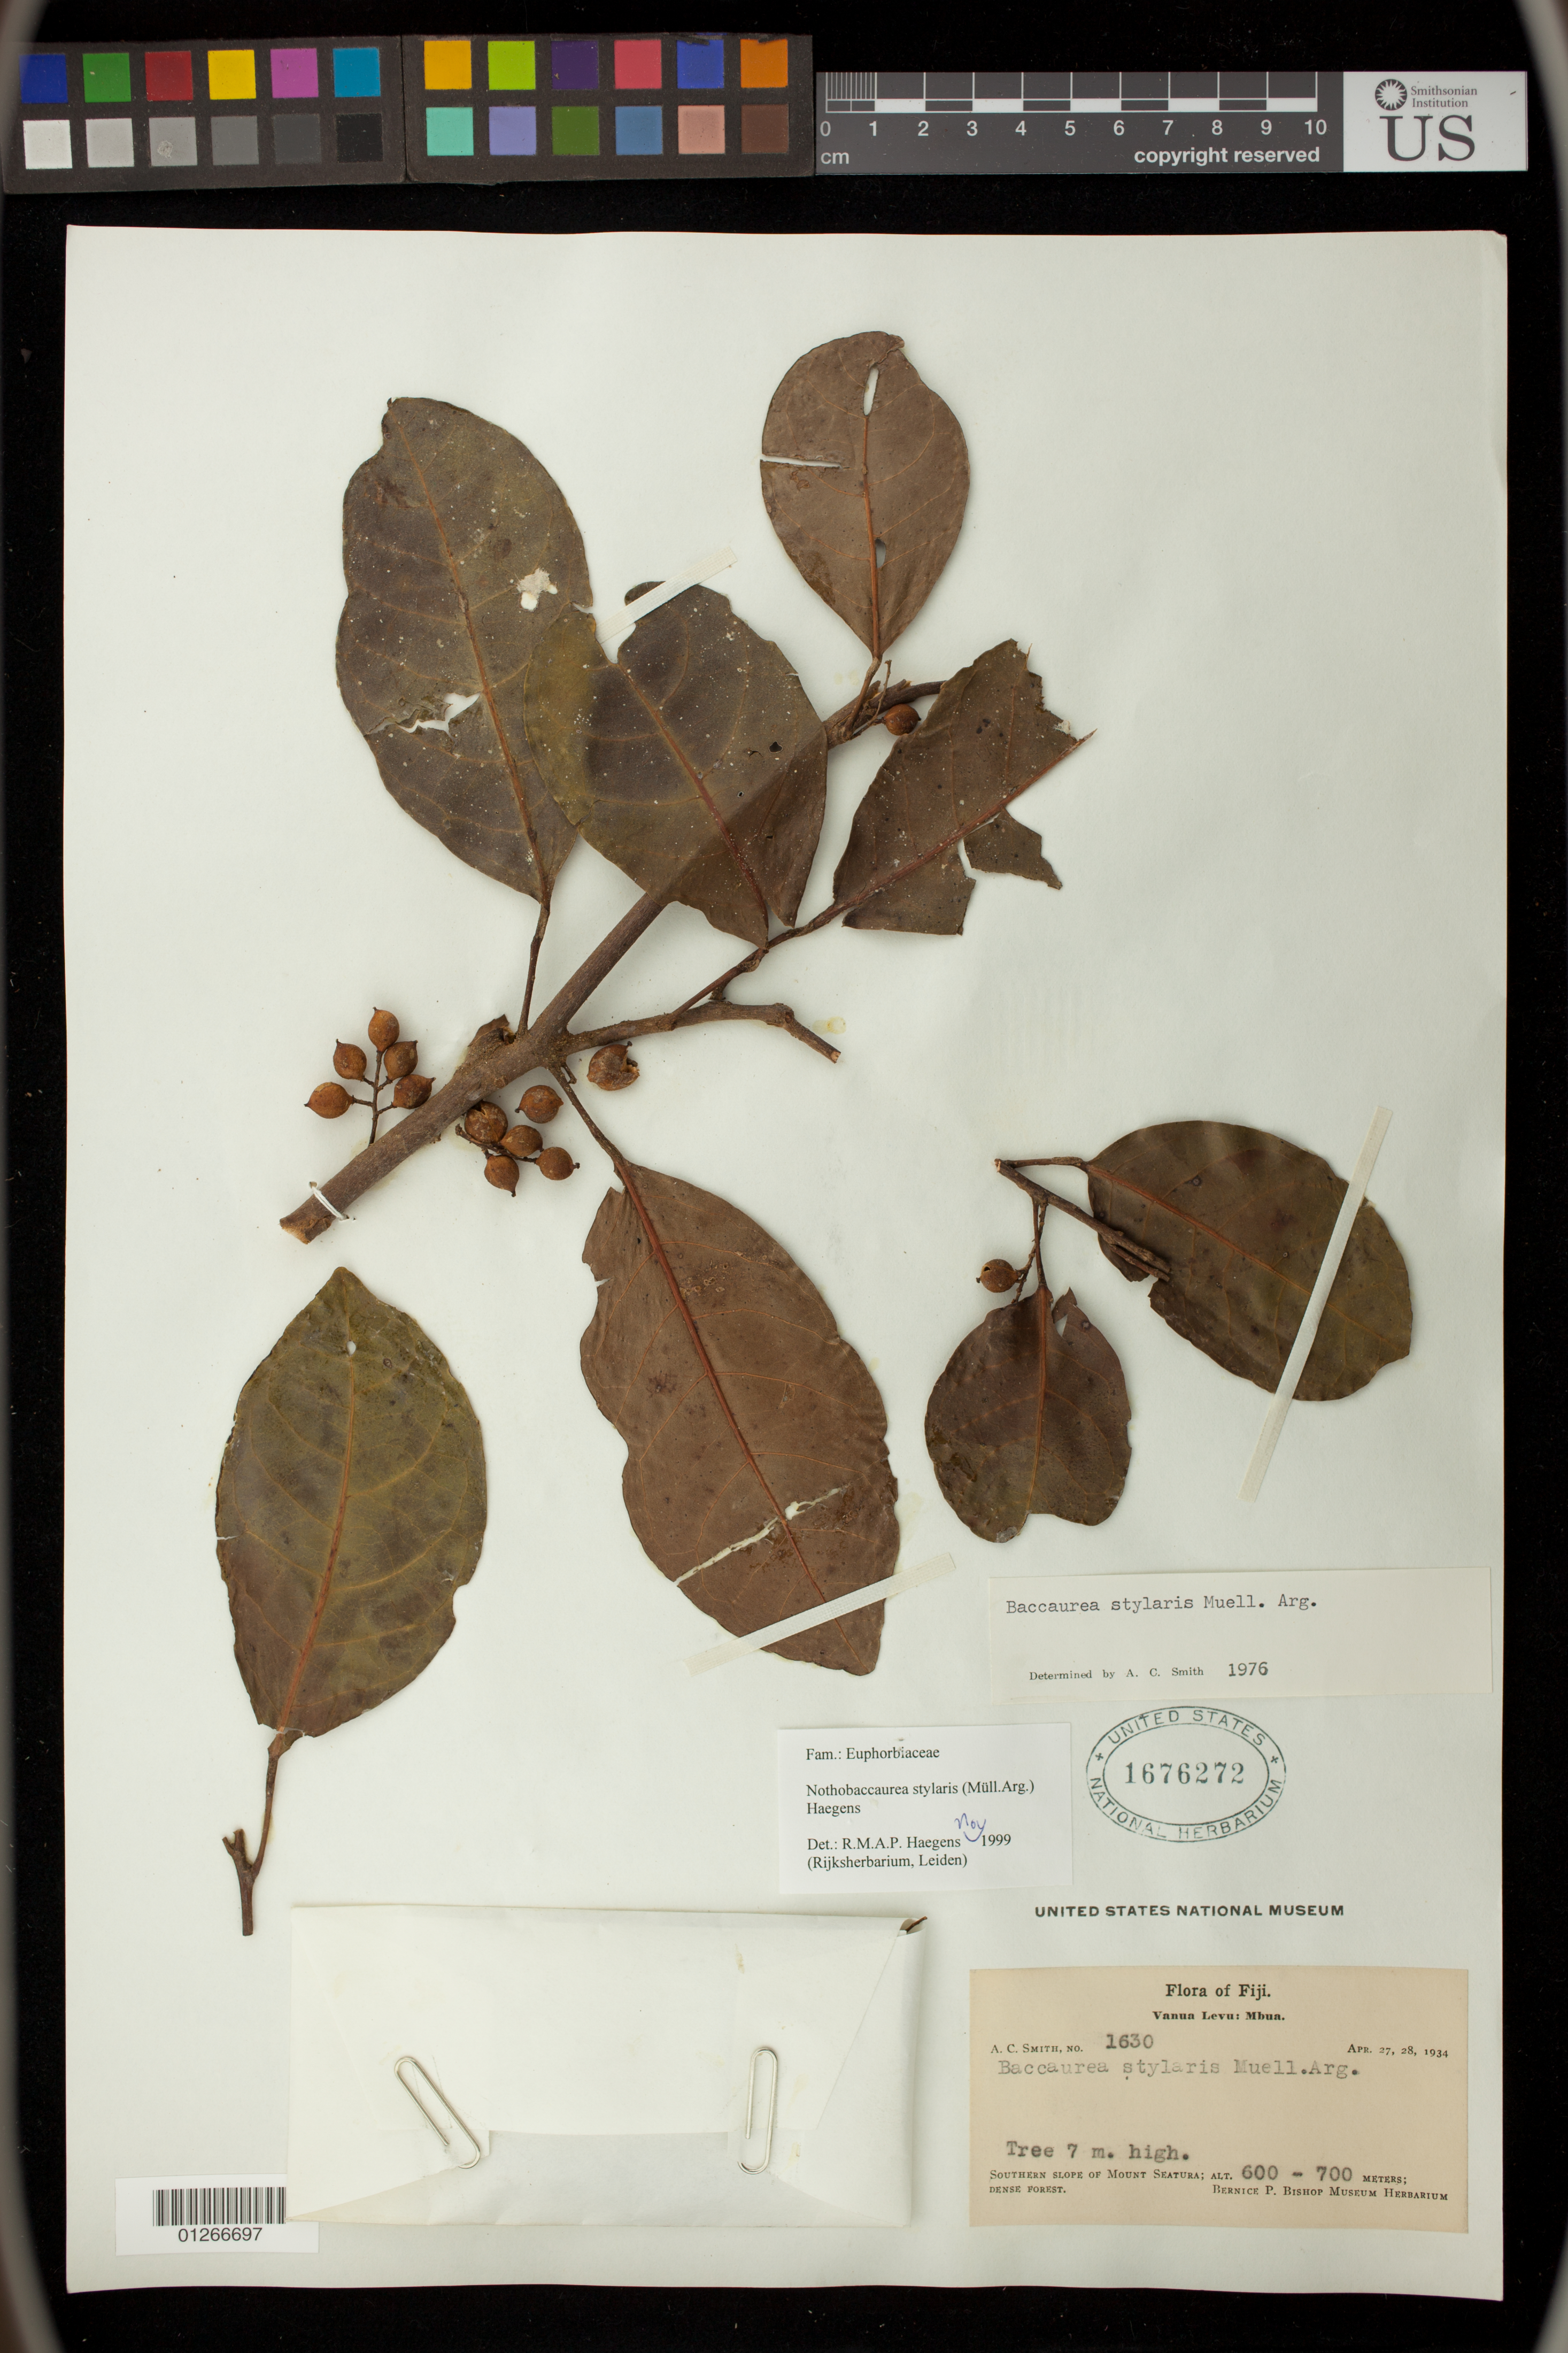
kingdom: Plantae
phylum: Tracheophyta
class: Magnoliopsida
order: Malpighiales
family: Phyllanthaceae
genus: Nothobaccaurea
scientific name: Nothobaccaurea stylaris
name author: (Müll. Arg.) Haegens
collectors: A. C. Smith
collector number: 1630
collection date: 1934-04-27/1934-04-28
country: Fiji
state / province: Northern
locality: Vanua Levu: Mbua [Bua]. Southern slope of Mount Seatura.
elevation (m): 600